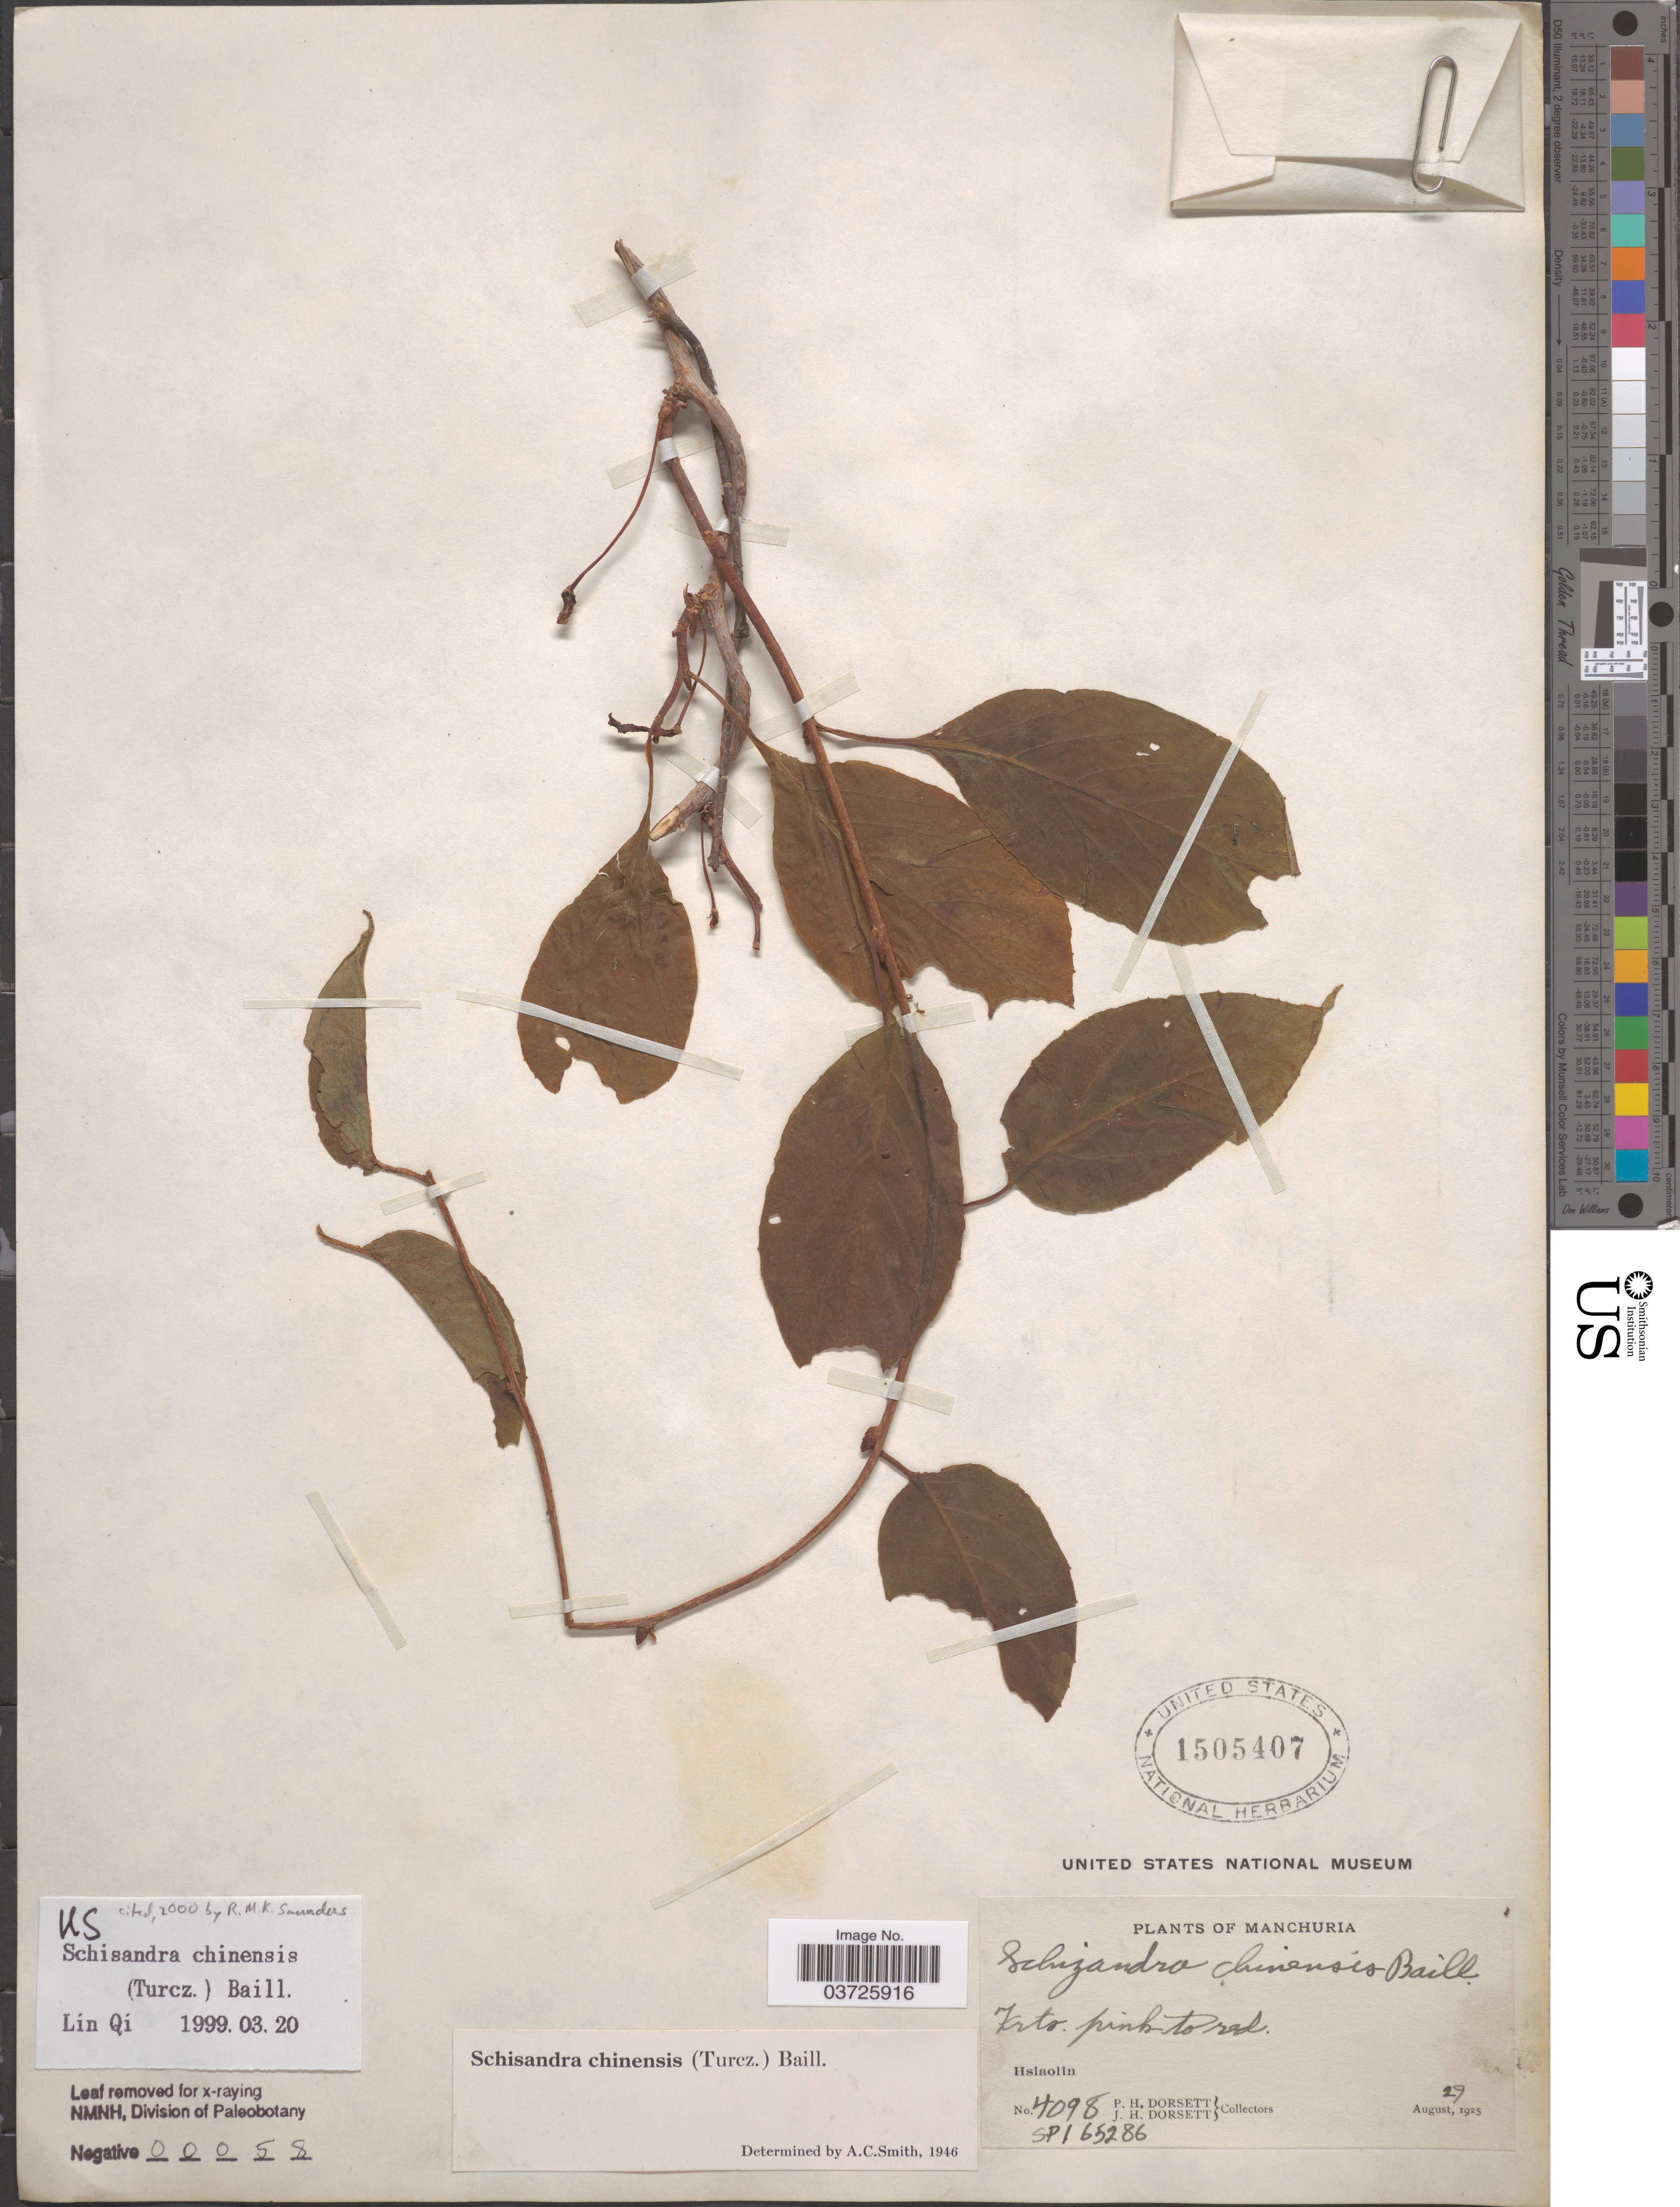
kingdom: Plantae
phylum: Tracheophyta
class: Magnoliopsida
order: Austrobaileyales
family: Schisandraceae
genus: Schisandra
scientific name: Schisandra chinensis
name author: (Turcz.) Baill.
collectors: P. H. Dorsett & J. Dorsett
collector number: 4098/SPI65286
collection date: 1925-08-29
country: China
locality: Manchuria. Hsiaolin.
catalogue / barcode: US 1505407